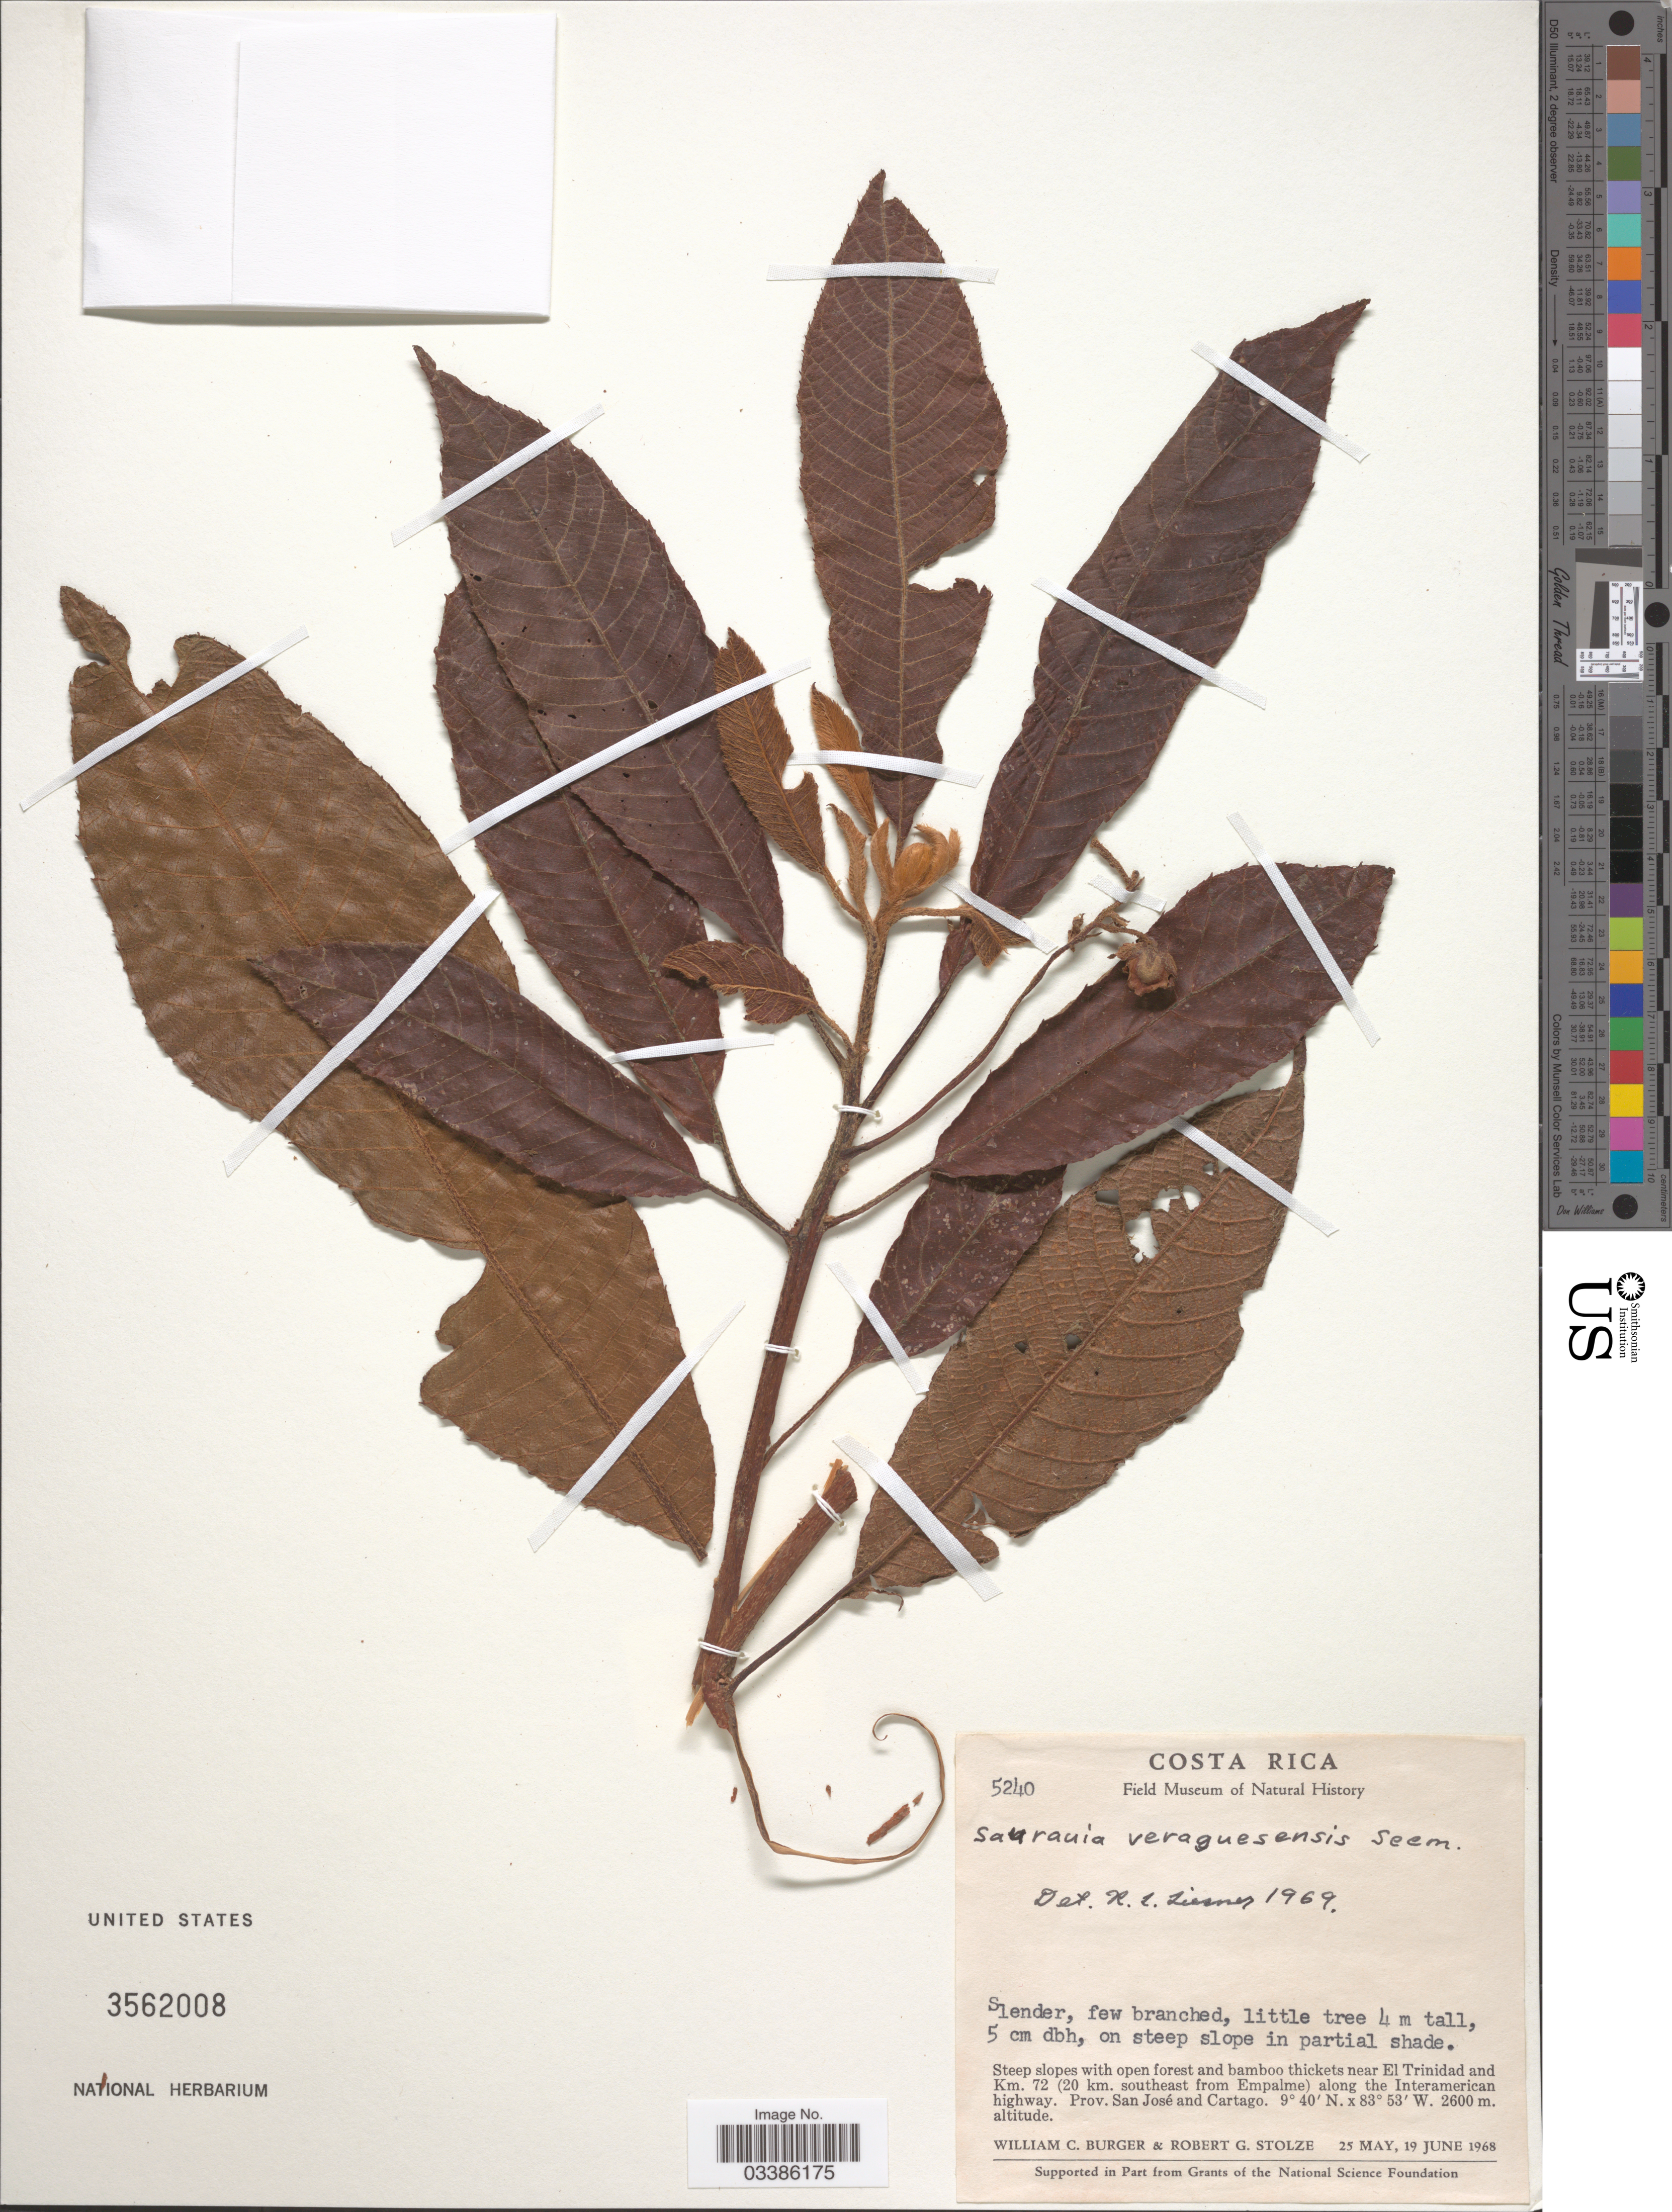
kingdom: Plantae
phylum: Tracheophyta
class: Magnoliopsida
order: Ericales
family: Actinidiaceae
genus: Saurauia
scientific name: Saurauia veraguasensis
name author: Seem.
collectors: W. Burger & R. G. Stolze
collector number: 5240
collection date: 1968-05-25/1968-06-19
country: Costa Rica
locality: Near El Trinidad and Km. 72 (20 km. southeast from Empalme) along the Interamerican highway. Prov. San José and Cartago.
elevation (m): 2600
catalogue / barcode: US 3562008